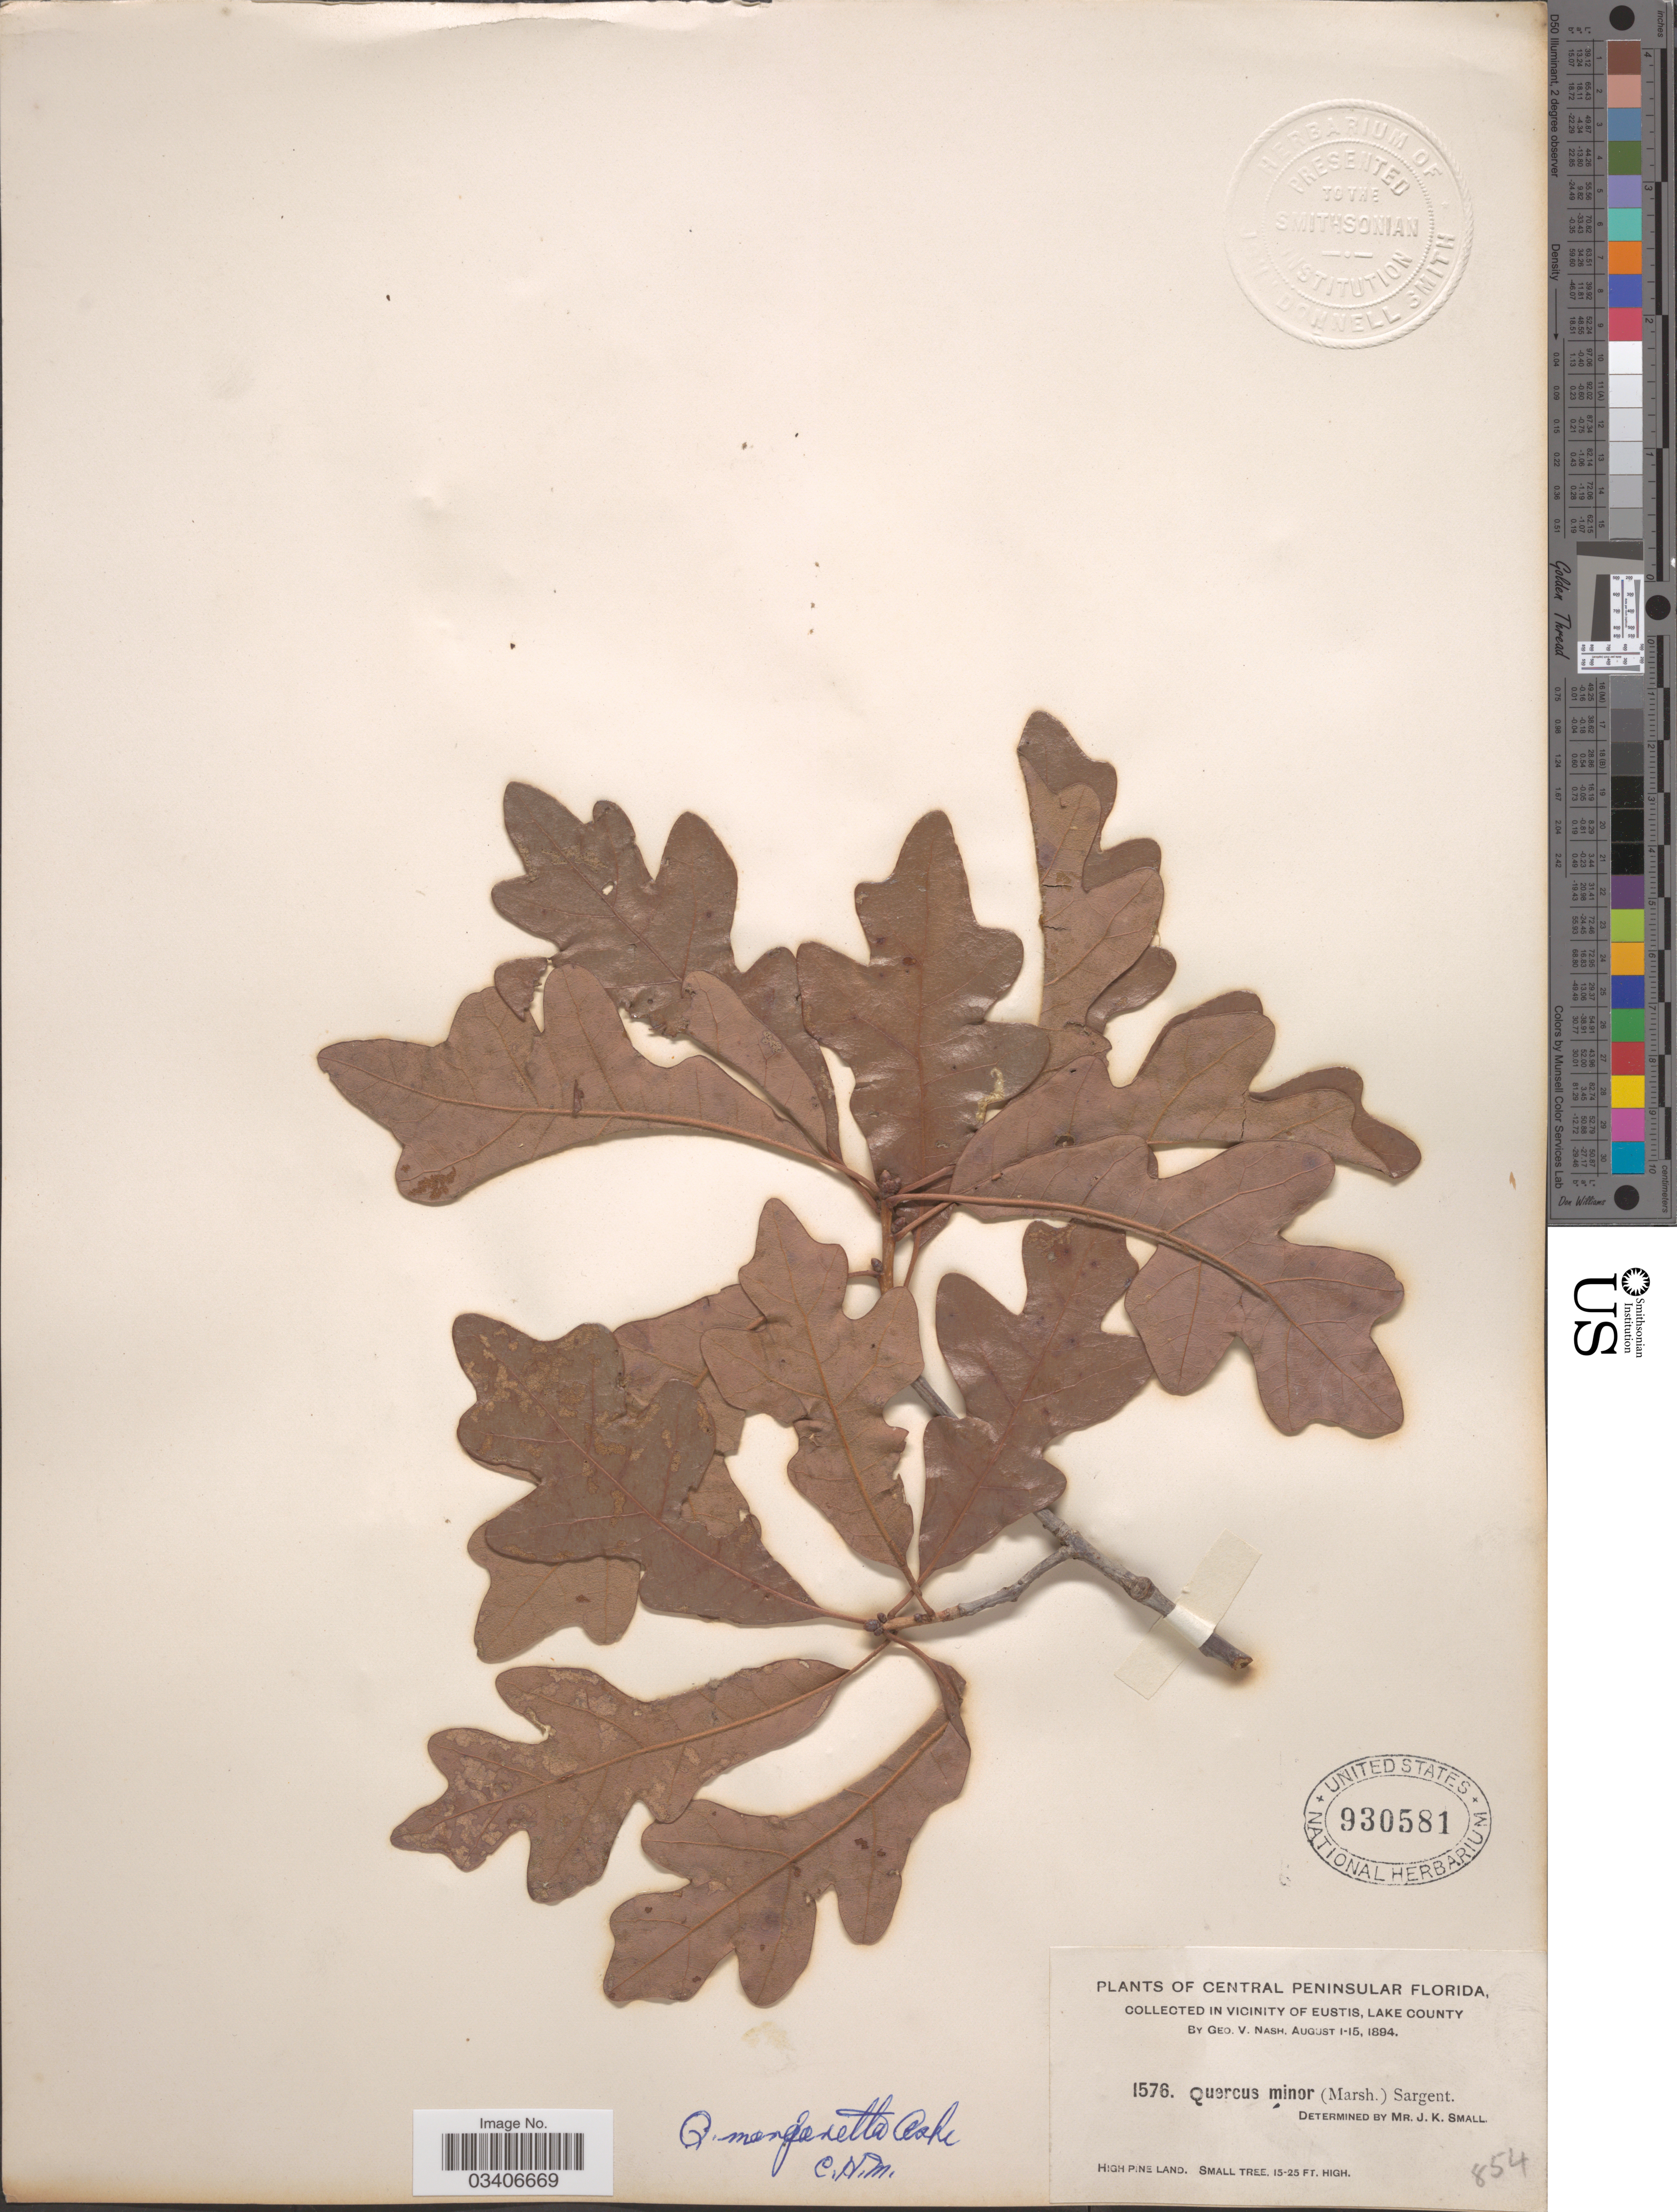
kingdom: Plantae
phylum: Tracheophyta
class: Magnoliopsida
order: Fagales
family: Fagaceae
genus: Quercus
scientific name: Quercus margarettae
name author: Ashe ex Small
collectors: G. V. Nash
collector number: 1576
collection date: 1894-08-01/1894-08-15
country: United States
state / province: Florida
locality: Central Peninsular Florida. In Vicinity of Eustis, Lake County.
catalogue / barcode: US 930581